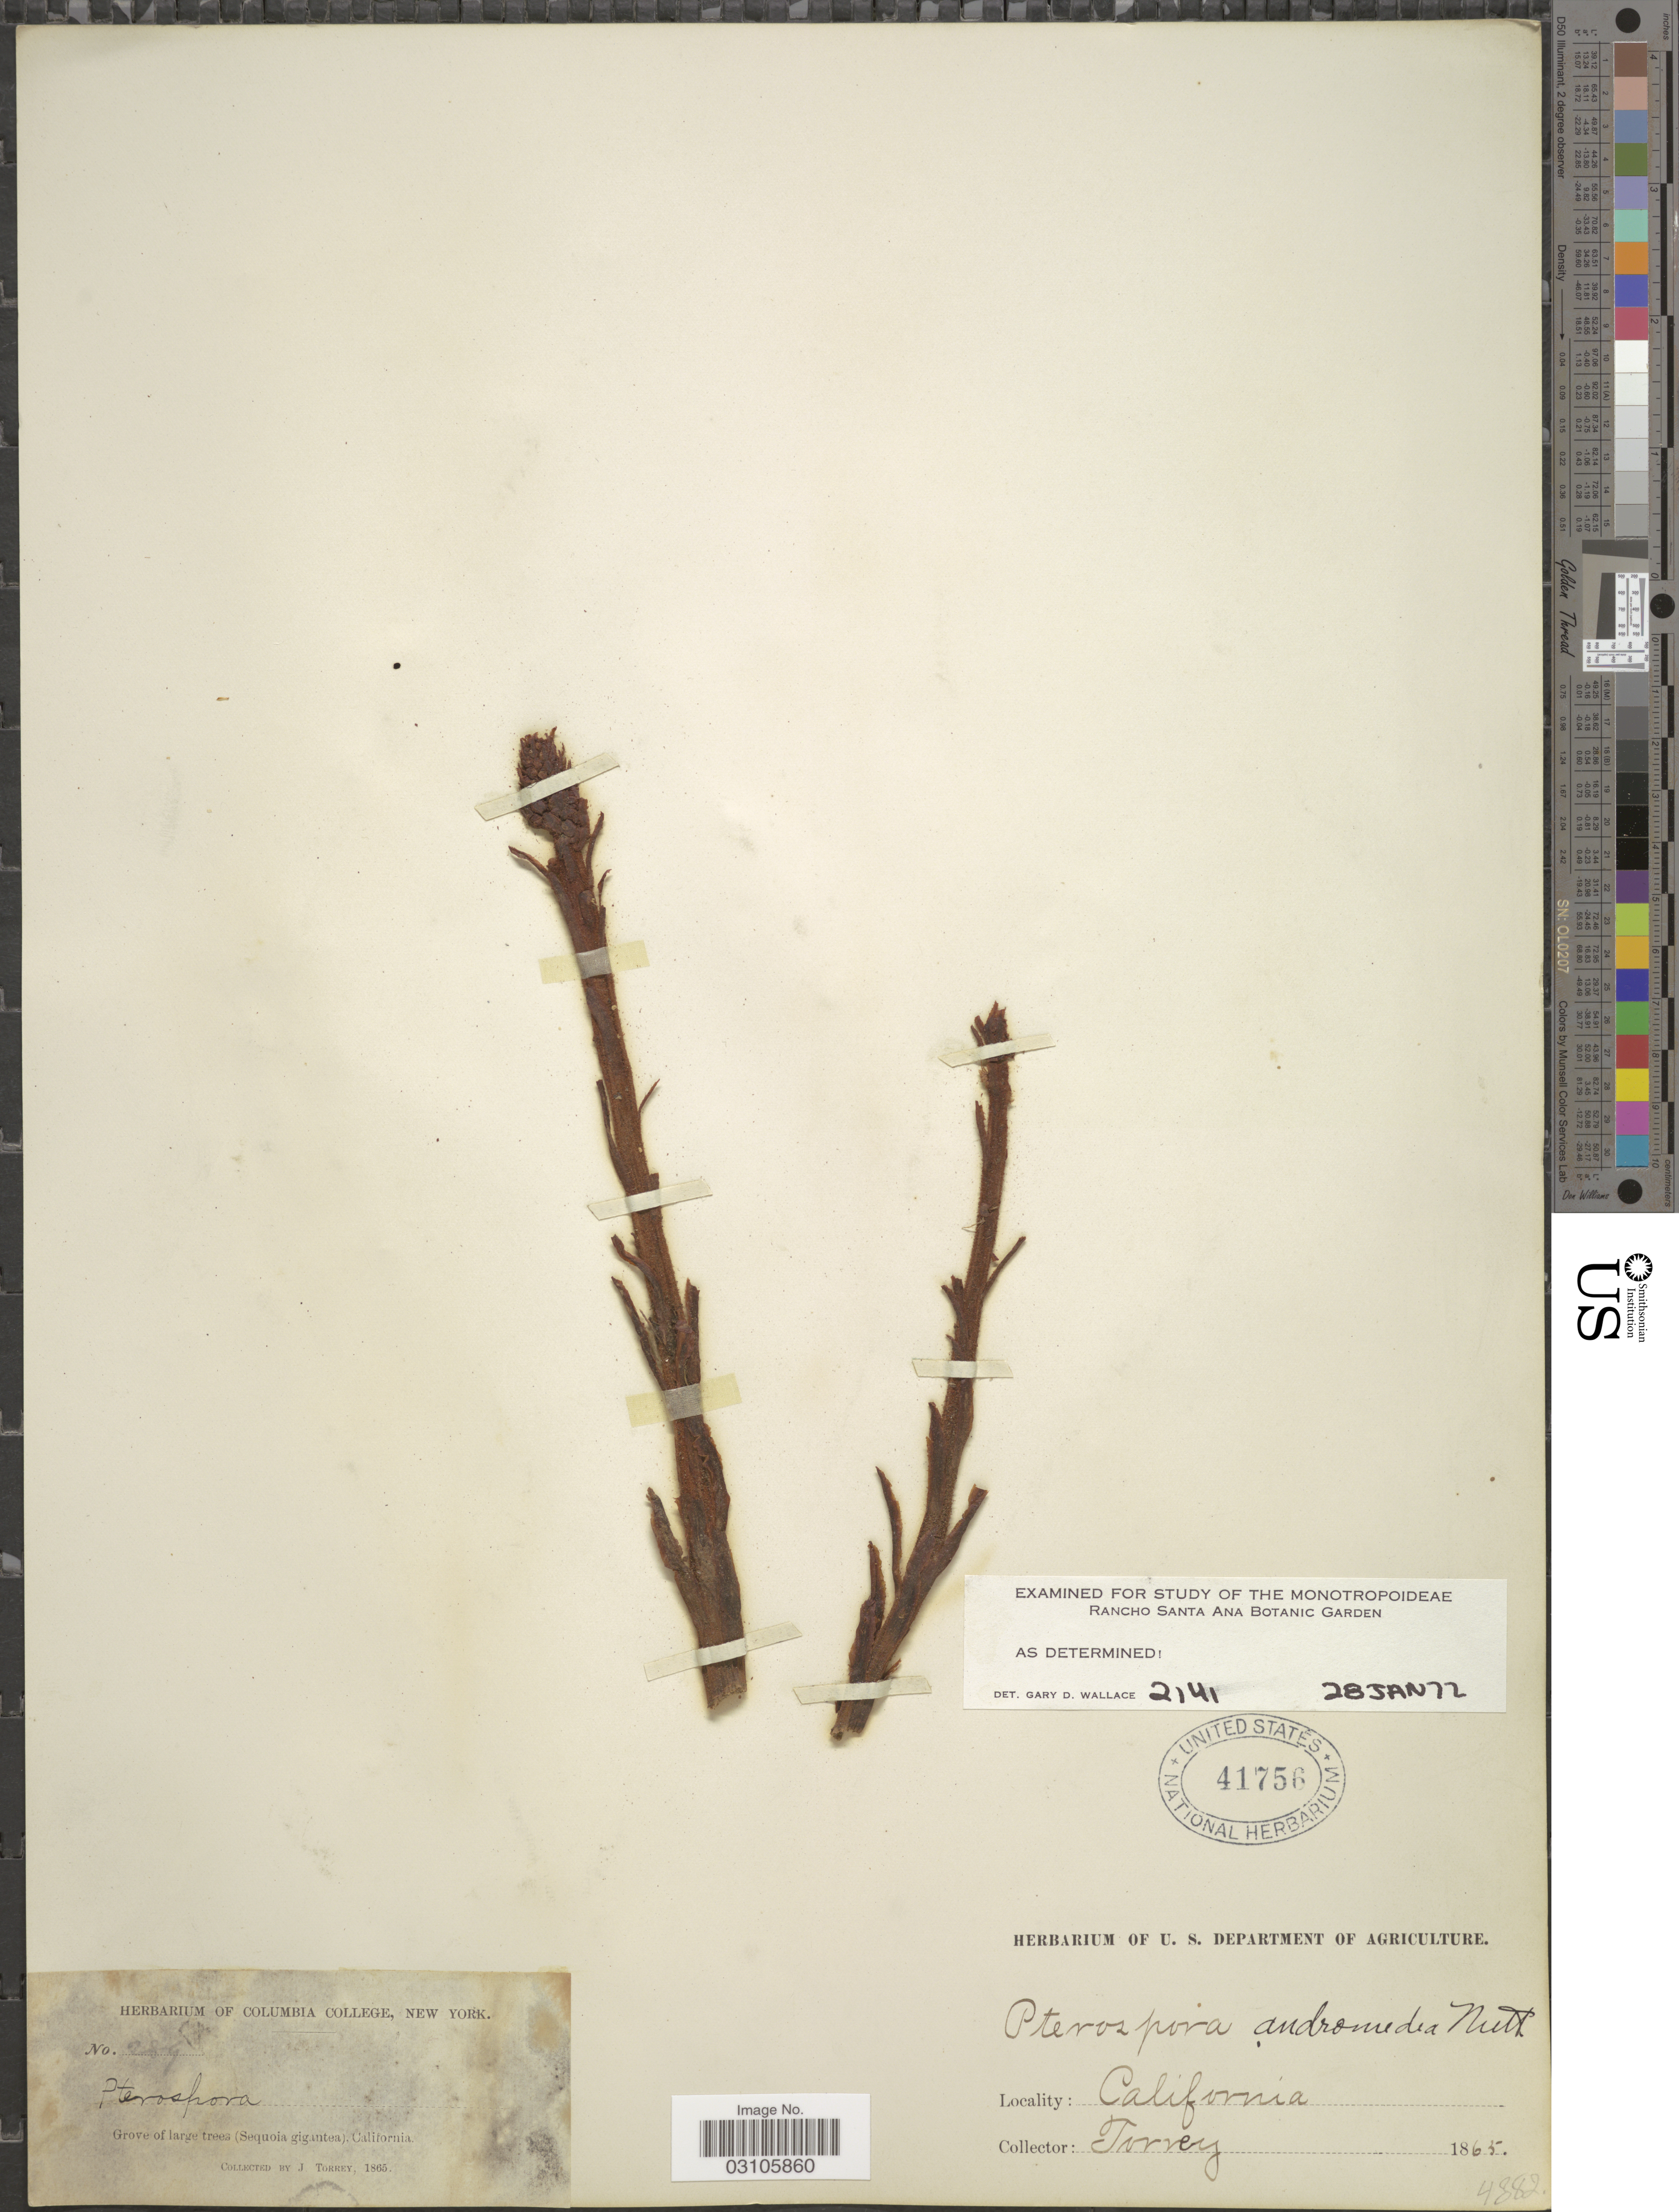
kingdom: Plantae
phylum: Tracheophyta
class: Magnoliopsida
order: Ericales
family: Ericaceae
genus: Pterospora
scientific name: Pterospora andromedea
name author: Nutt.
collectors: J. Torrey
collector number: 289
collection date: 1865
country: United States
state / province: California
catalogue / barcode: US 41756